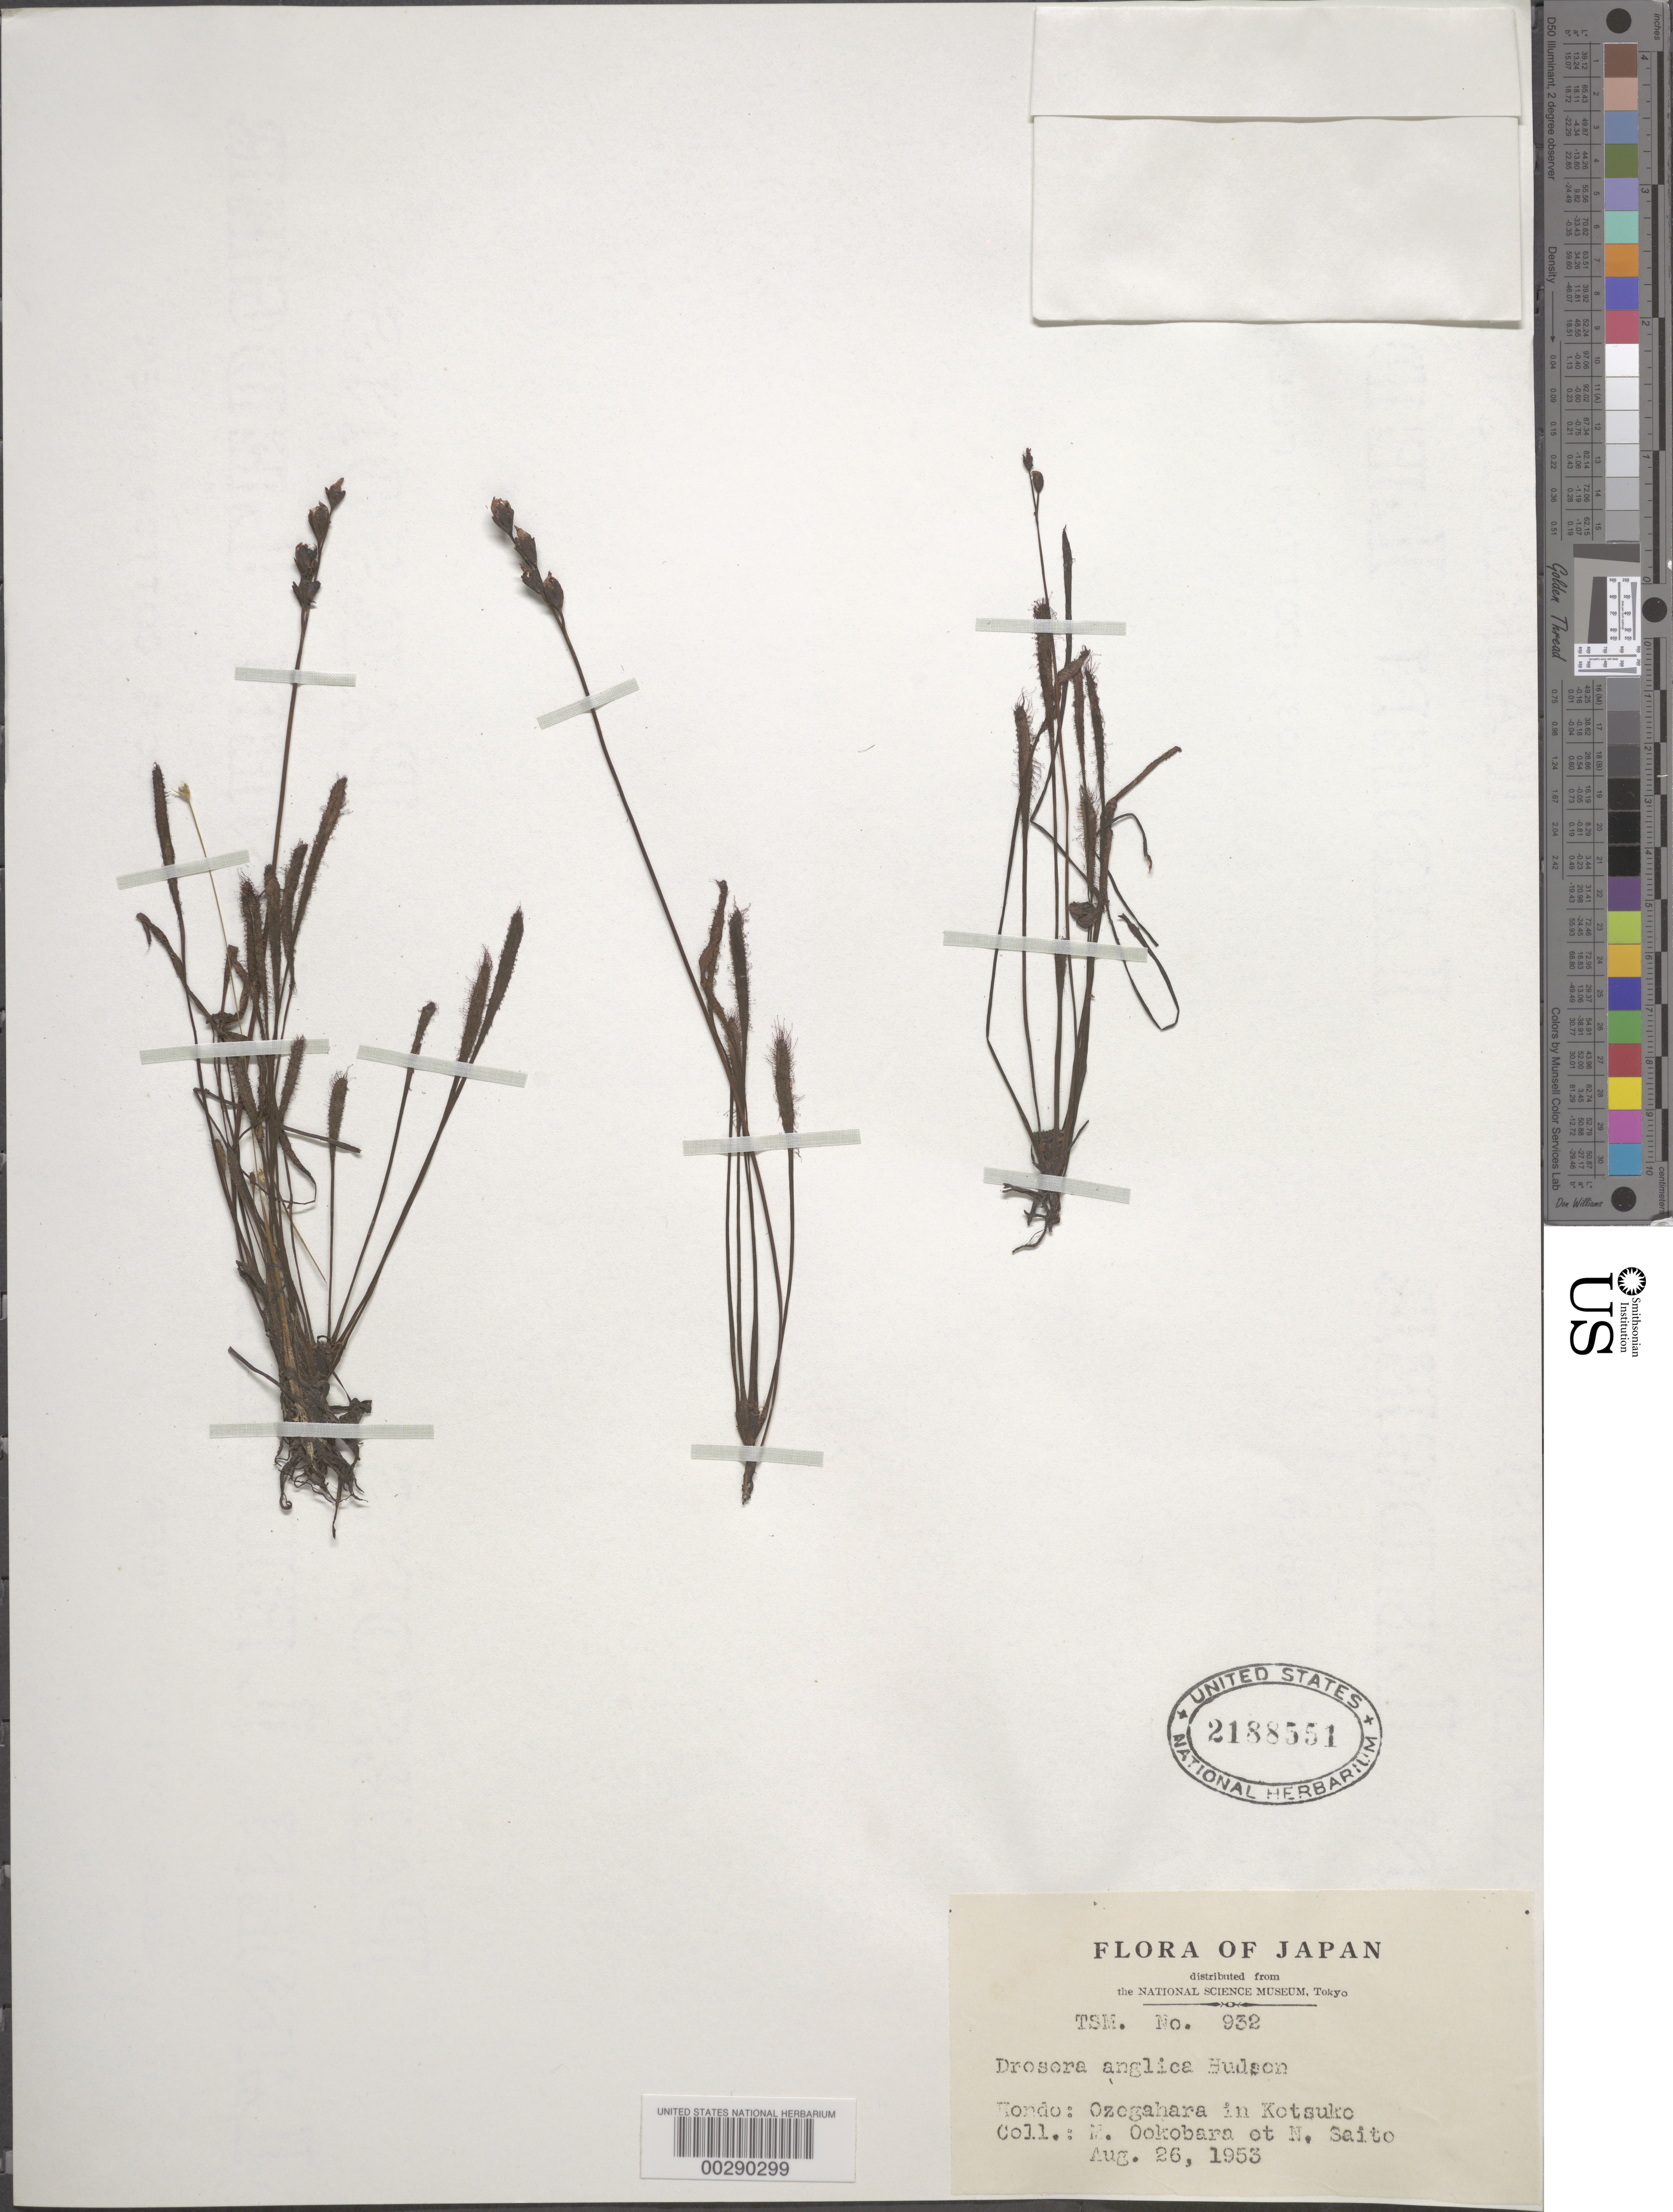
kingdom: Plantae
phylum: Tracheophyta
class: Magnoliopsida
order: Caryophyllales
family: Droseraceae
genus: Drosera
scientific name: Drosera anglica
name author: Huds.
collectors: M. Ookobara & N. Saito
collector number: Tsm No. 932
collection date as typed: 26 Aug 1953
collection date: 1953-08-26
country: Japan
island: Honshu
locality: Ozegahara in kotsuko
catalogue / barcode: US 2188551